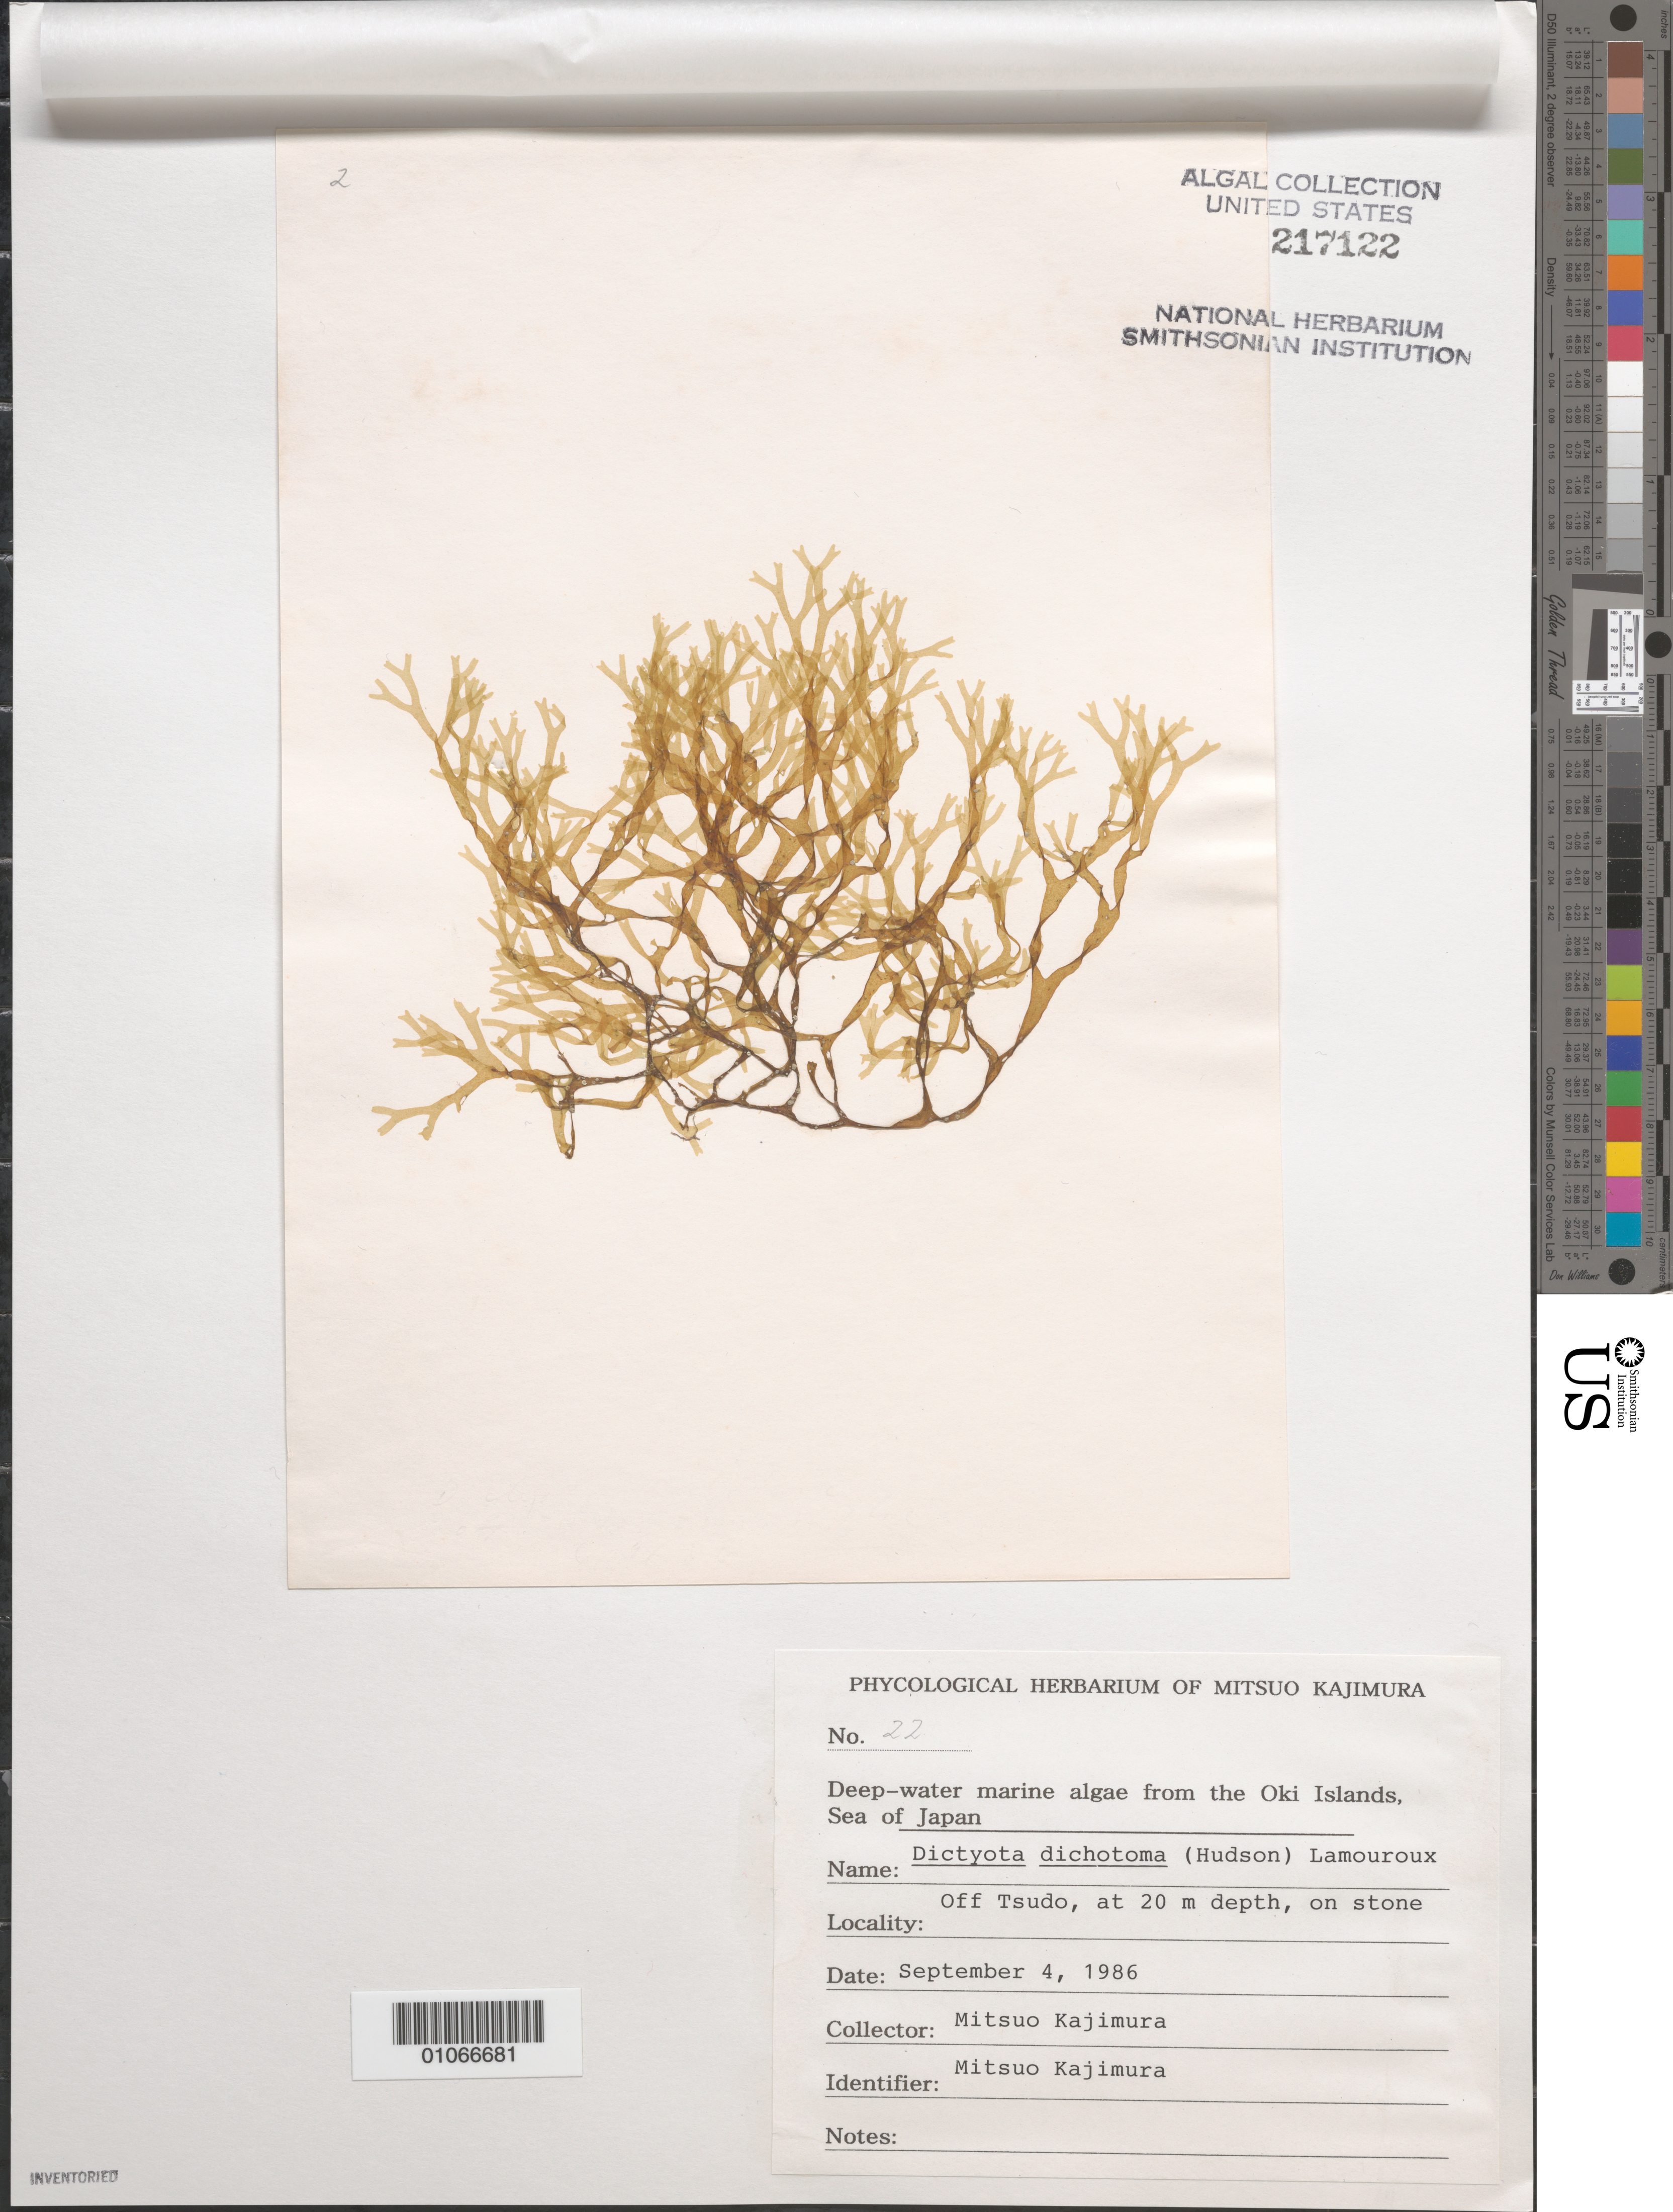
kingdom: Chromista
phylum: Ochrophyta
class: Phaeophyceae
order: Dictyotales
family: Dictyotaceae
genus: Dictyota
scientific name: Dictyota dichotoma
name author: (Huds.) J.V.Lamouroux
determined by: Kajimura, Mitsuo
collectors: M. Kajimura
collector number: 22 & specimen 2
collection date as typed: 04 Sep 1986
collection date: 1986-09-04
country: Japan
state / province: Simane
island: Oki Is.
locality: Off Tsudo [village], Sea of Japan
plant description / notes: Phycologial Herbarium of Mitsuo Kajimura, Deep-water marine algae from the Oki Islands, Sea of Japan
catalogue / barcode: US 217122